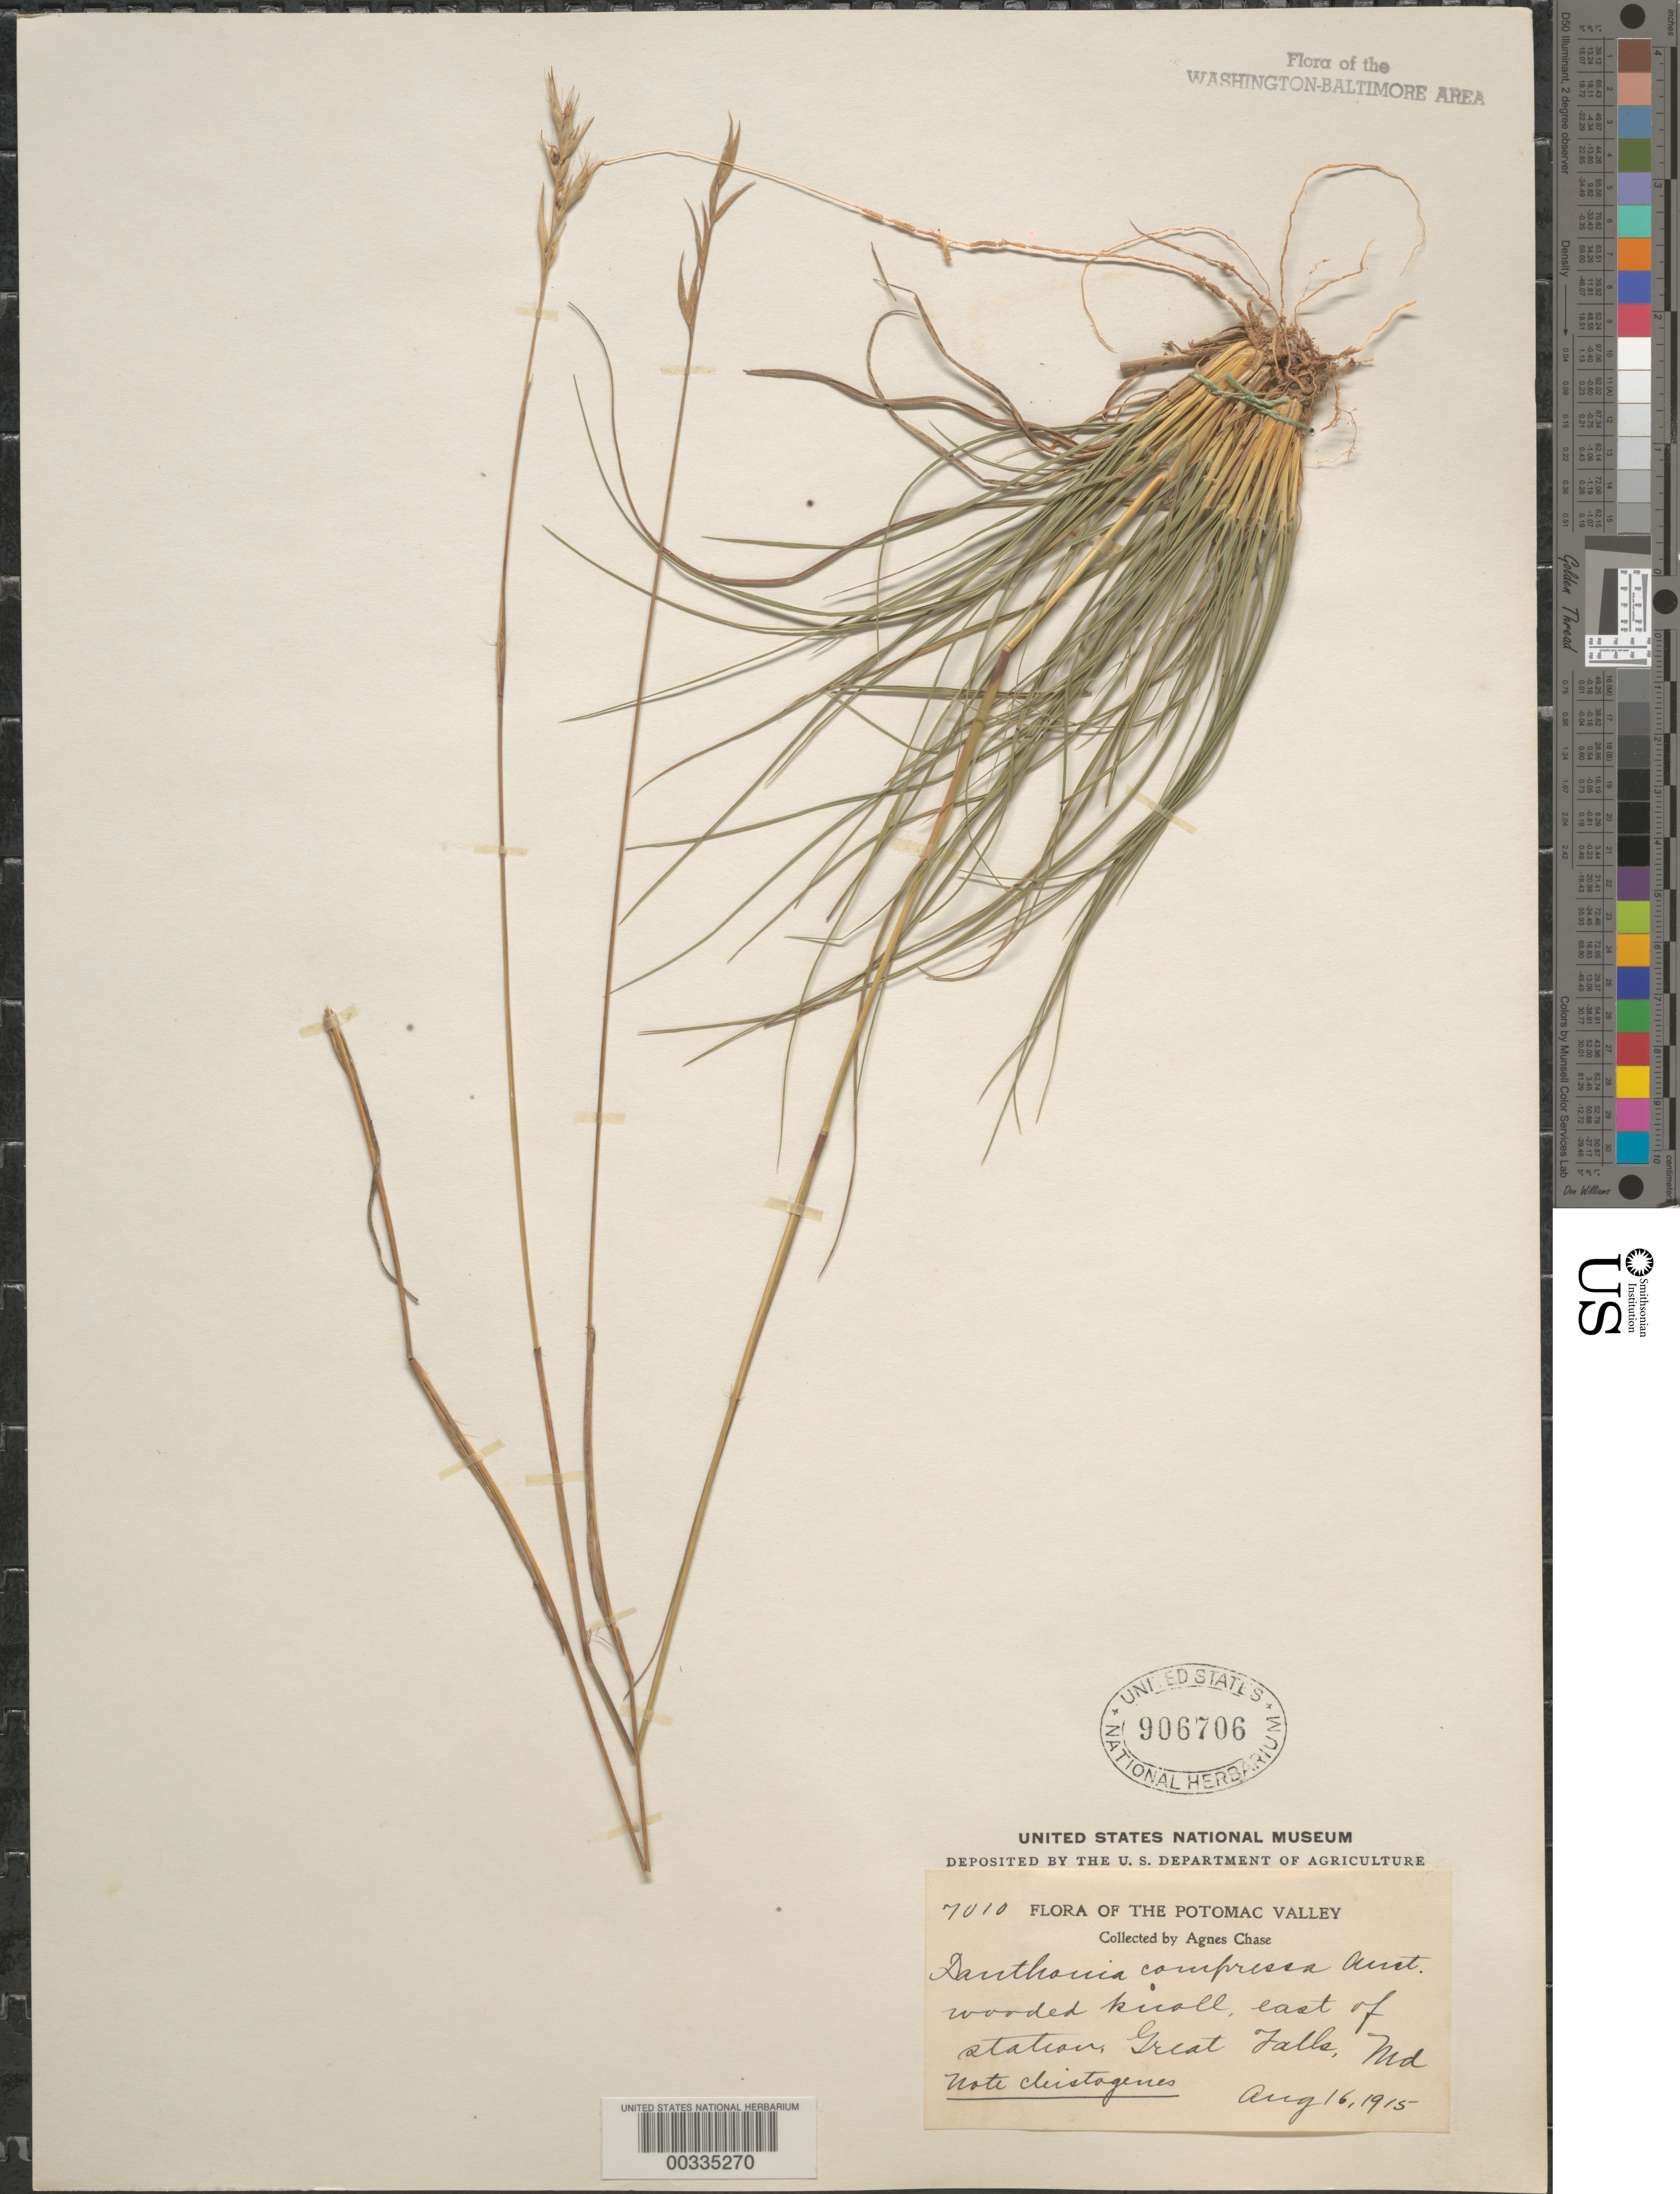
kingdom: Plantae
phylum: Tracheophyta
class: Liliopsida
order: Poales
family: Poaceae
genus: Danthonia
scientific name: Danthonia compressa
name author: Austin in F. Peck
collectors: A. Chase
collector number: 7010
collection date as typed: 16 Aug 1915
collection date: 1915-08-16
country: United States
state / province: Maryland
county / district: Montgomery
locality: Great Falls C. & O. Canal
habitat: Wooded knoll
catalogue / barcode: US 906706